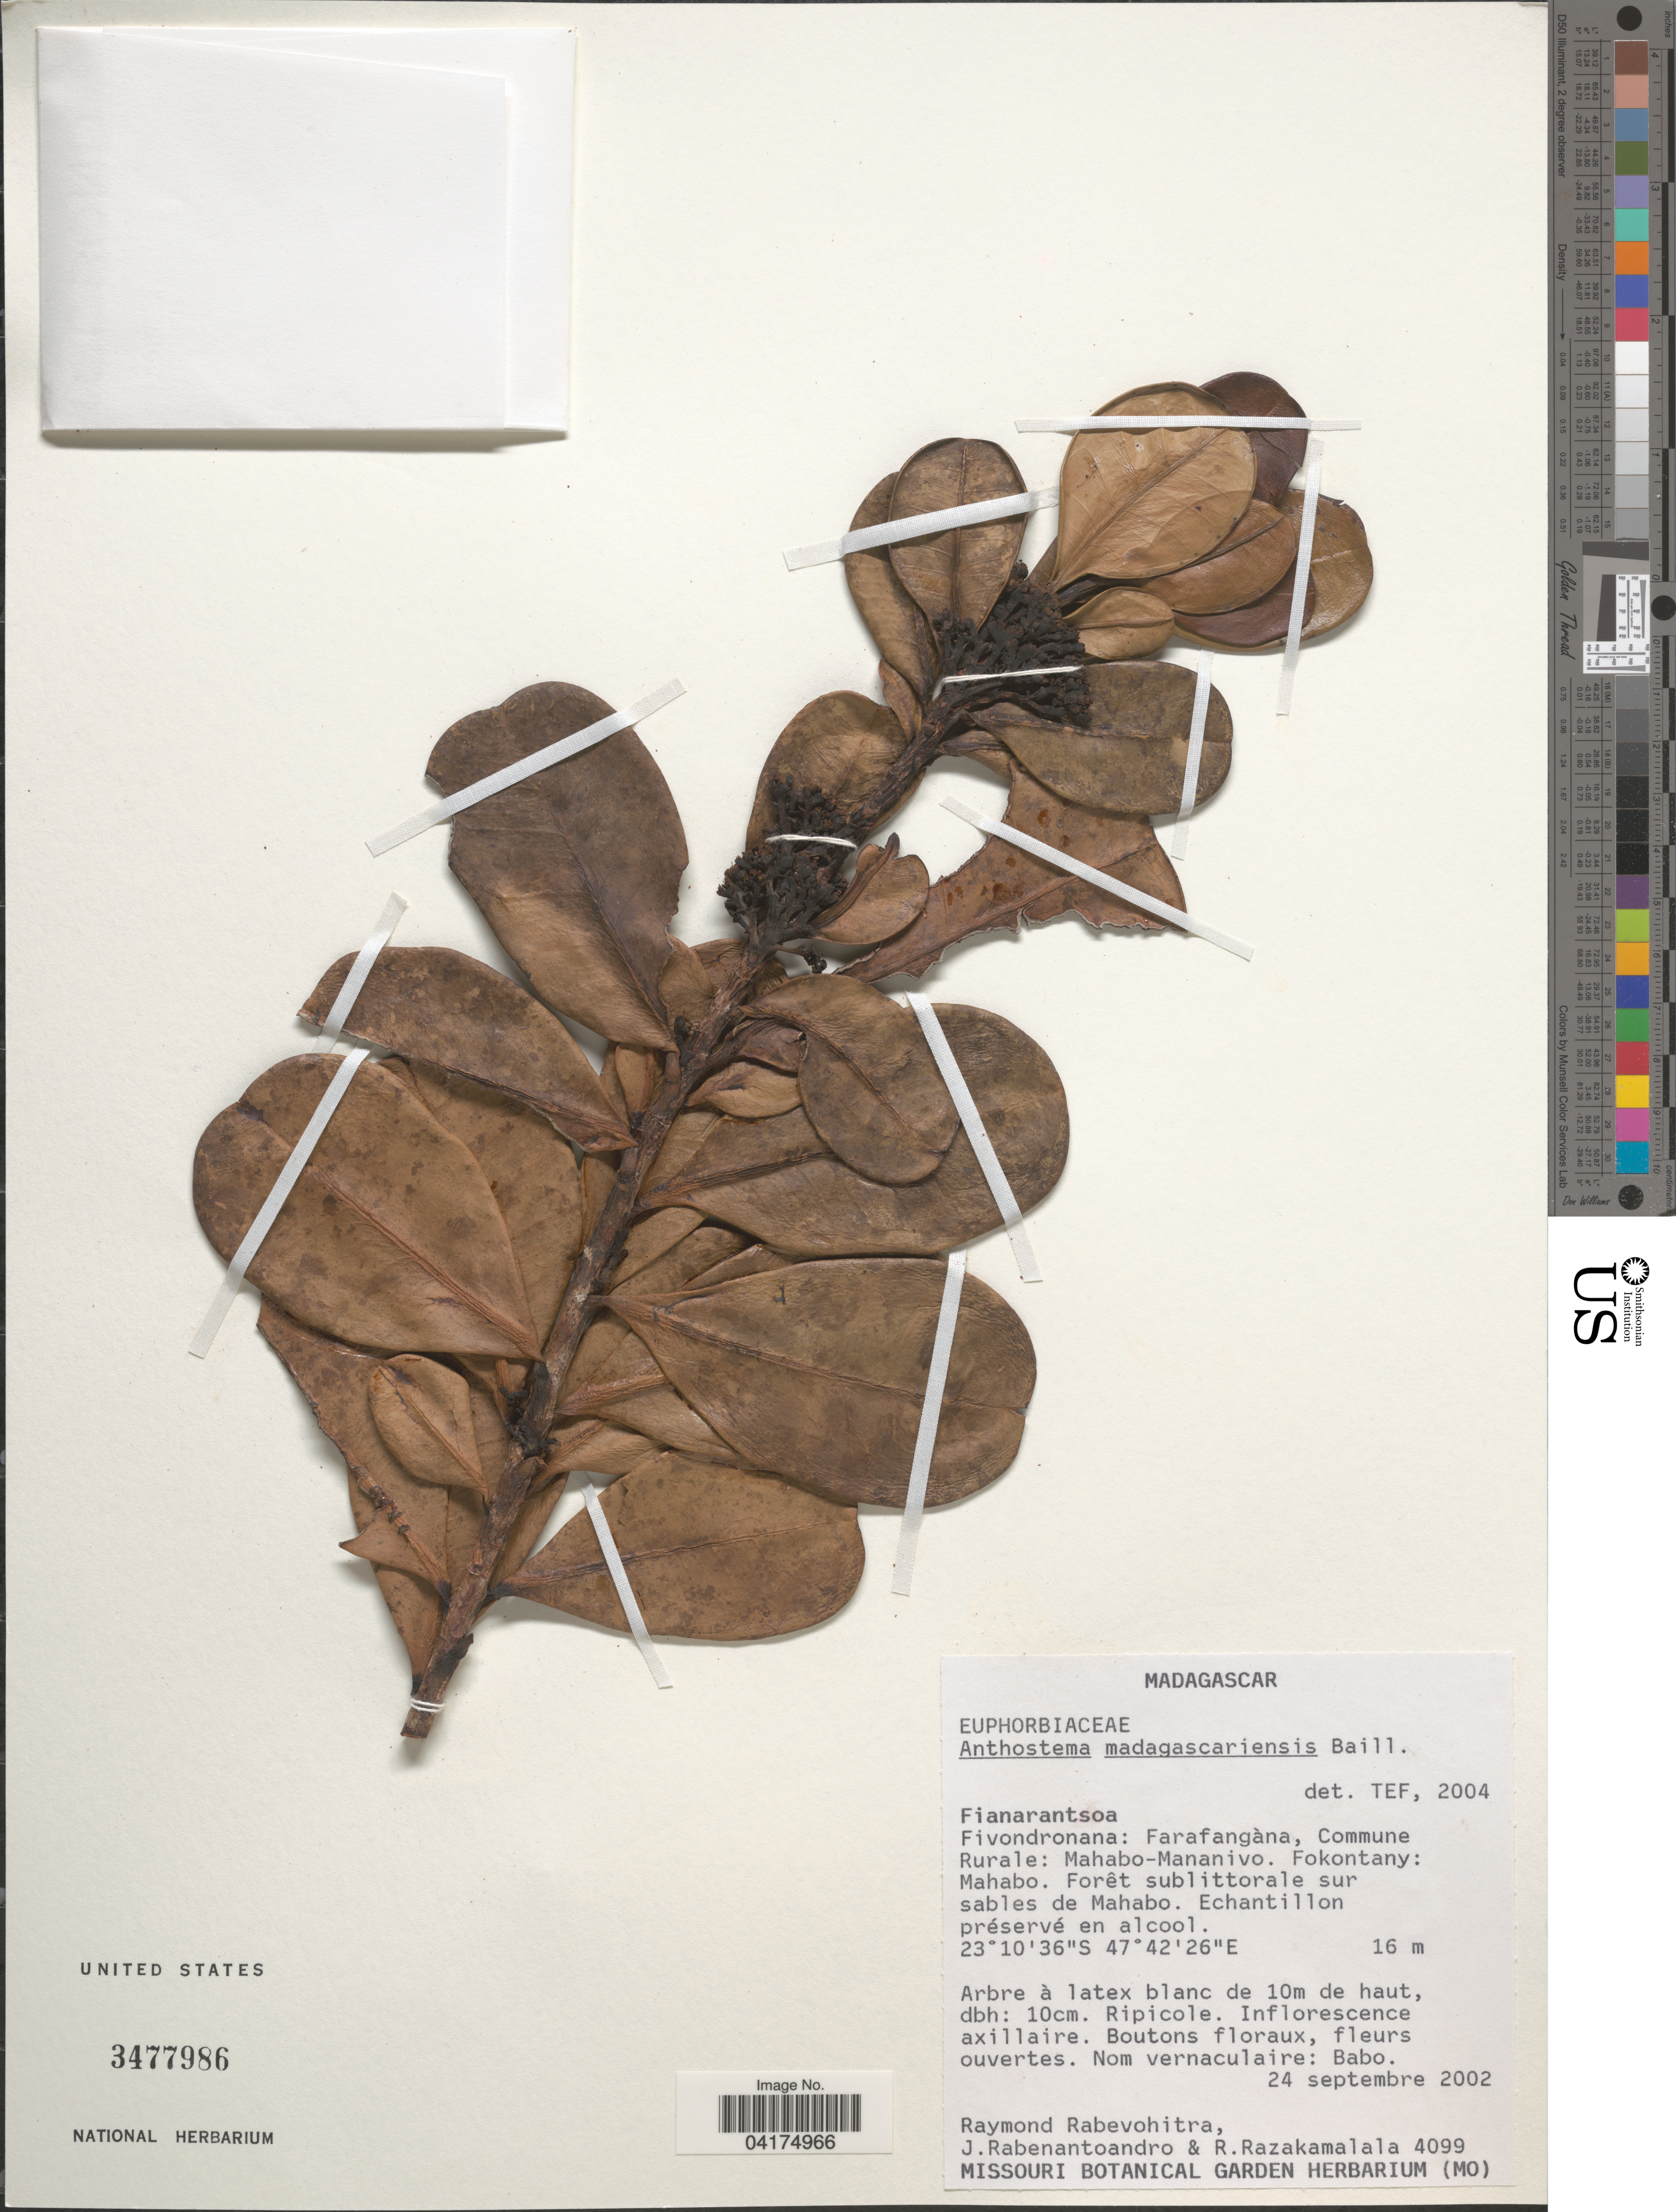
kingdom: Plantae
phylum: Tracheophyta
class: Magnoliopsida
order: Malpighiales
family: Euphorbiaceae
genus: Anthostema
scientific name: Anthostema madagascariense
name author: Baill.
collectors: R. Rabevohitra, J. Rabenantoandro & R. Razakamalala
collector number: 4099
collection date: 2002-09-24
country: Madagascar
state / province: Atsimo-Atsinanana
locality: Fivondronana: Farafangàna, Commune Rurale: Mahabo-Mananivo. Fokontany: Mahabo. Forêt sublittorale sur sables de Mahabo.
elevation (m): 16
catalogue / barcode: US 3477986